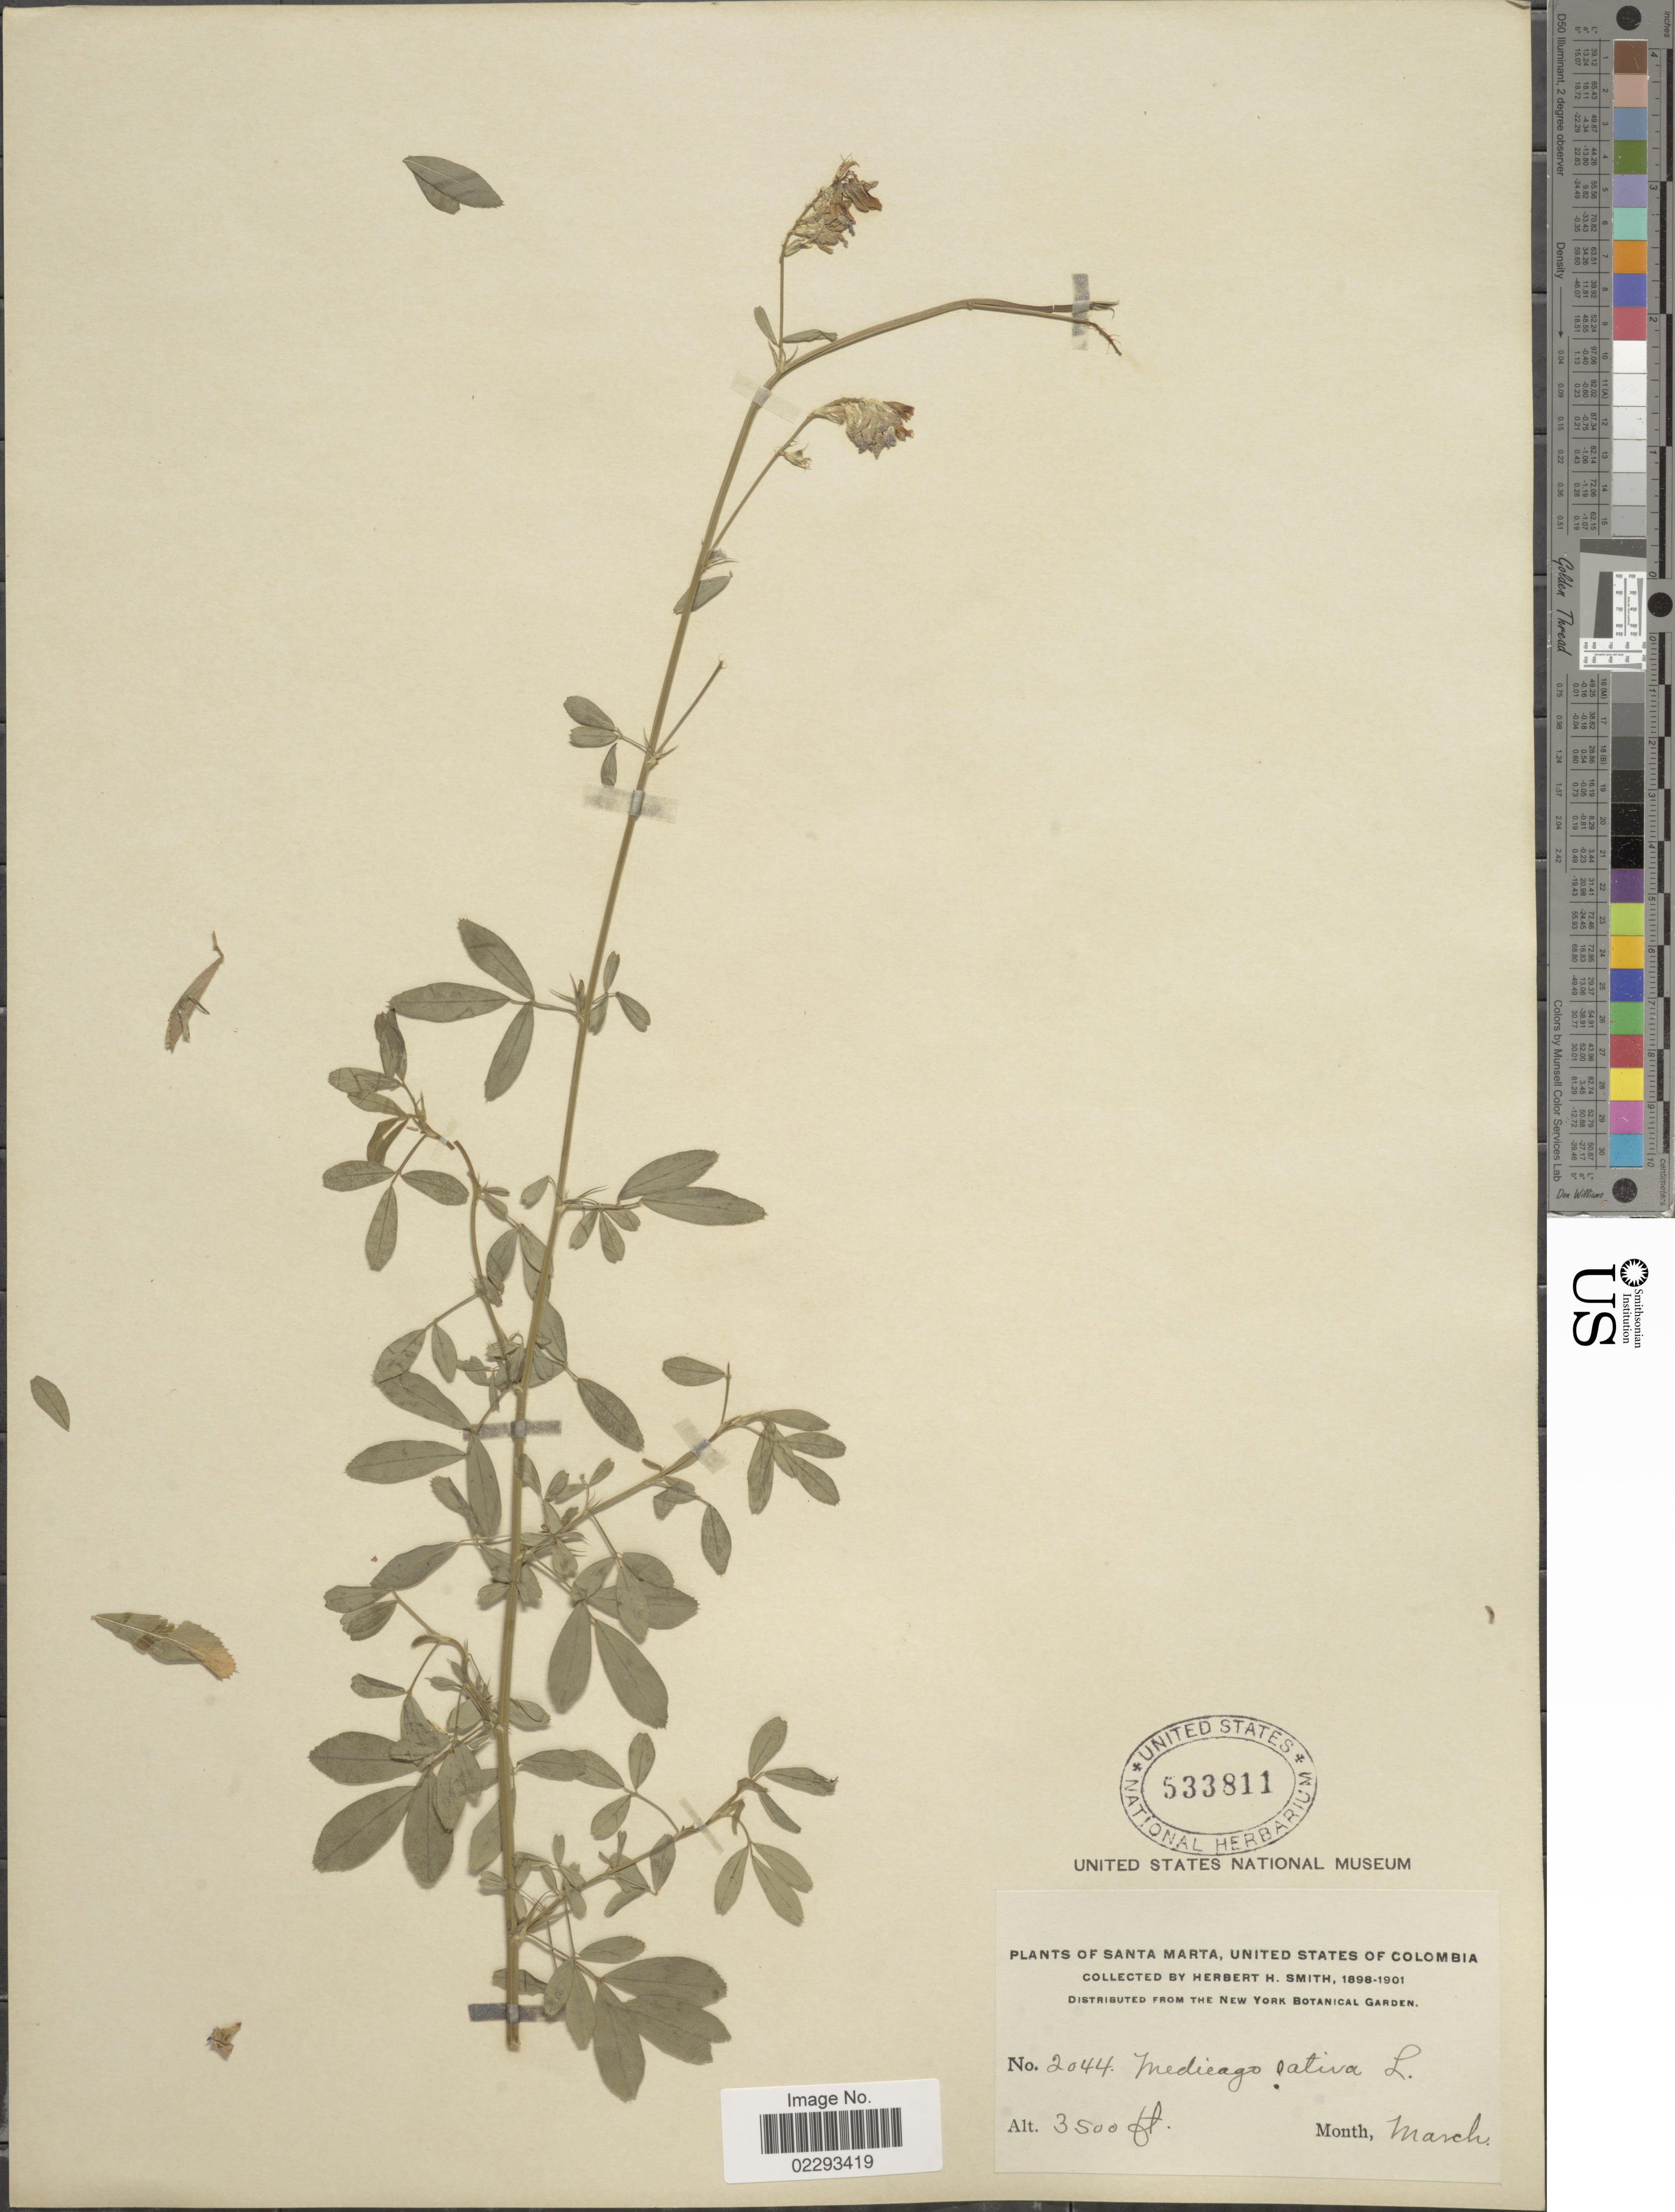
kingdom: Plantae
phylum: Tracheophyta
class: Magnoliopsida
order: Fabales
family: Fabaceae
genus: Medicago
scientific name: Medicago sativa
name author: L.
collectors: Herbert H. Smith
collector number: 2044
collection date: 1898-03/1901-03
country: Colombia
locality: Santa Marta, United States of Colombia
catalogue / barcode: US 533811